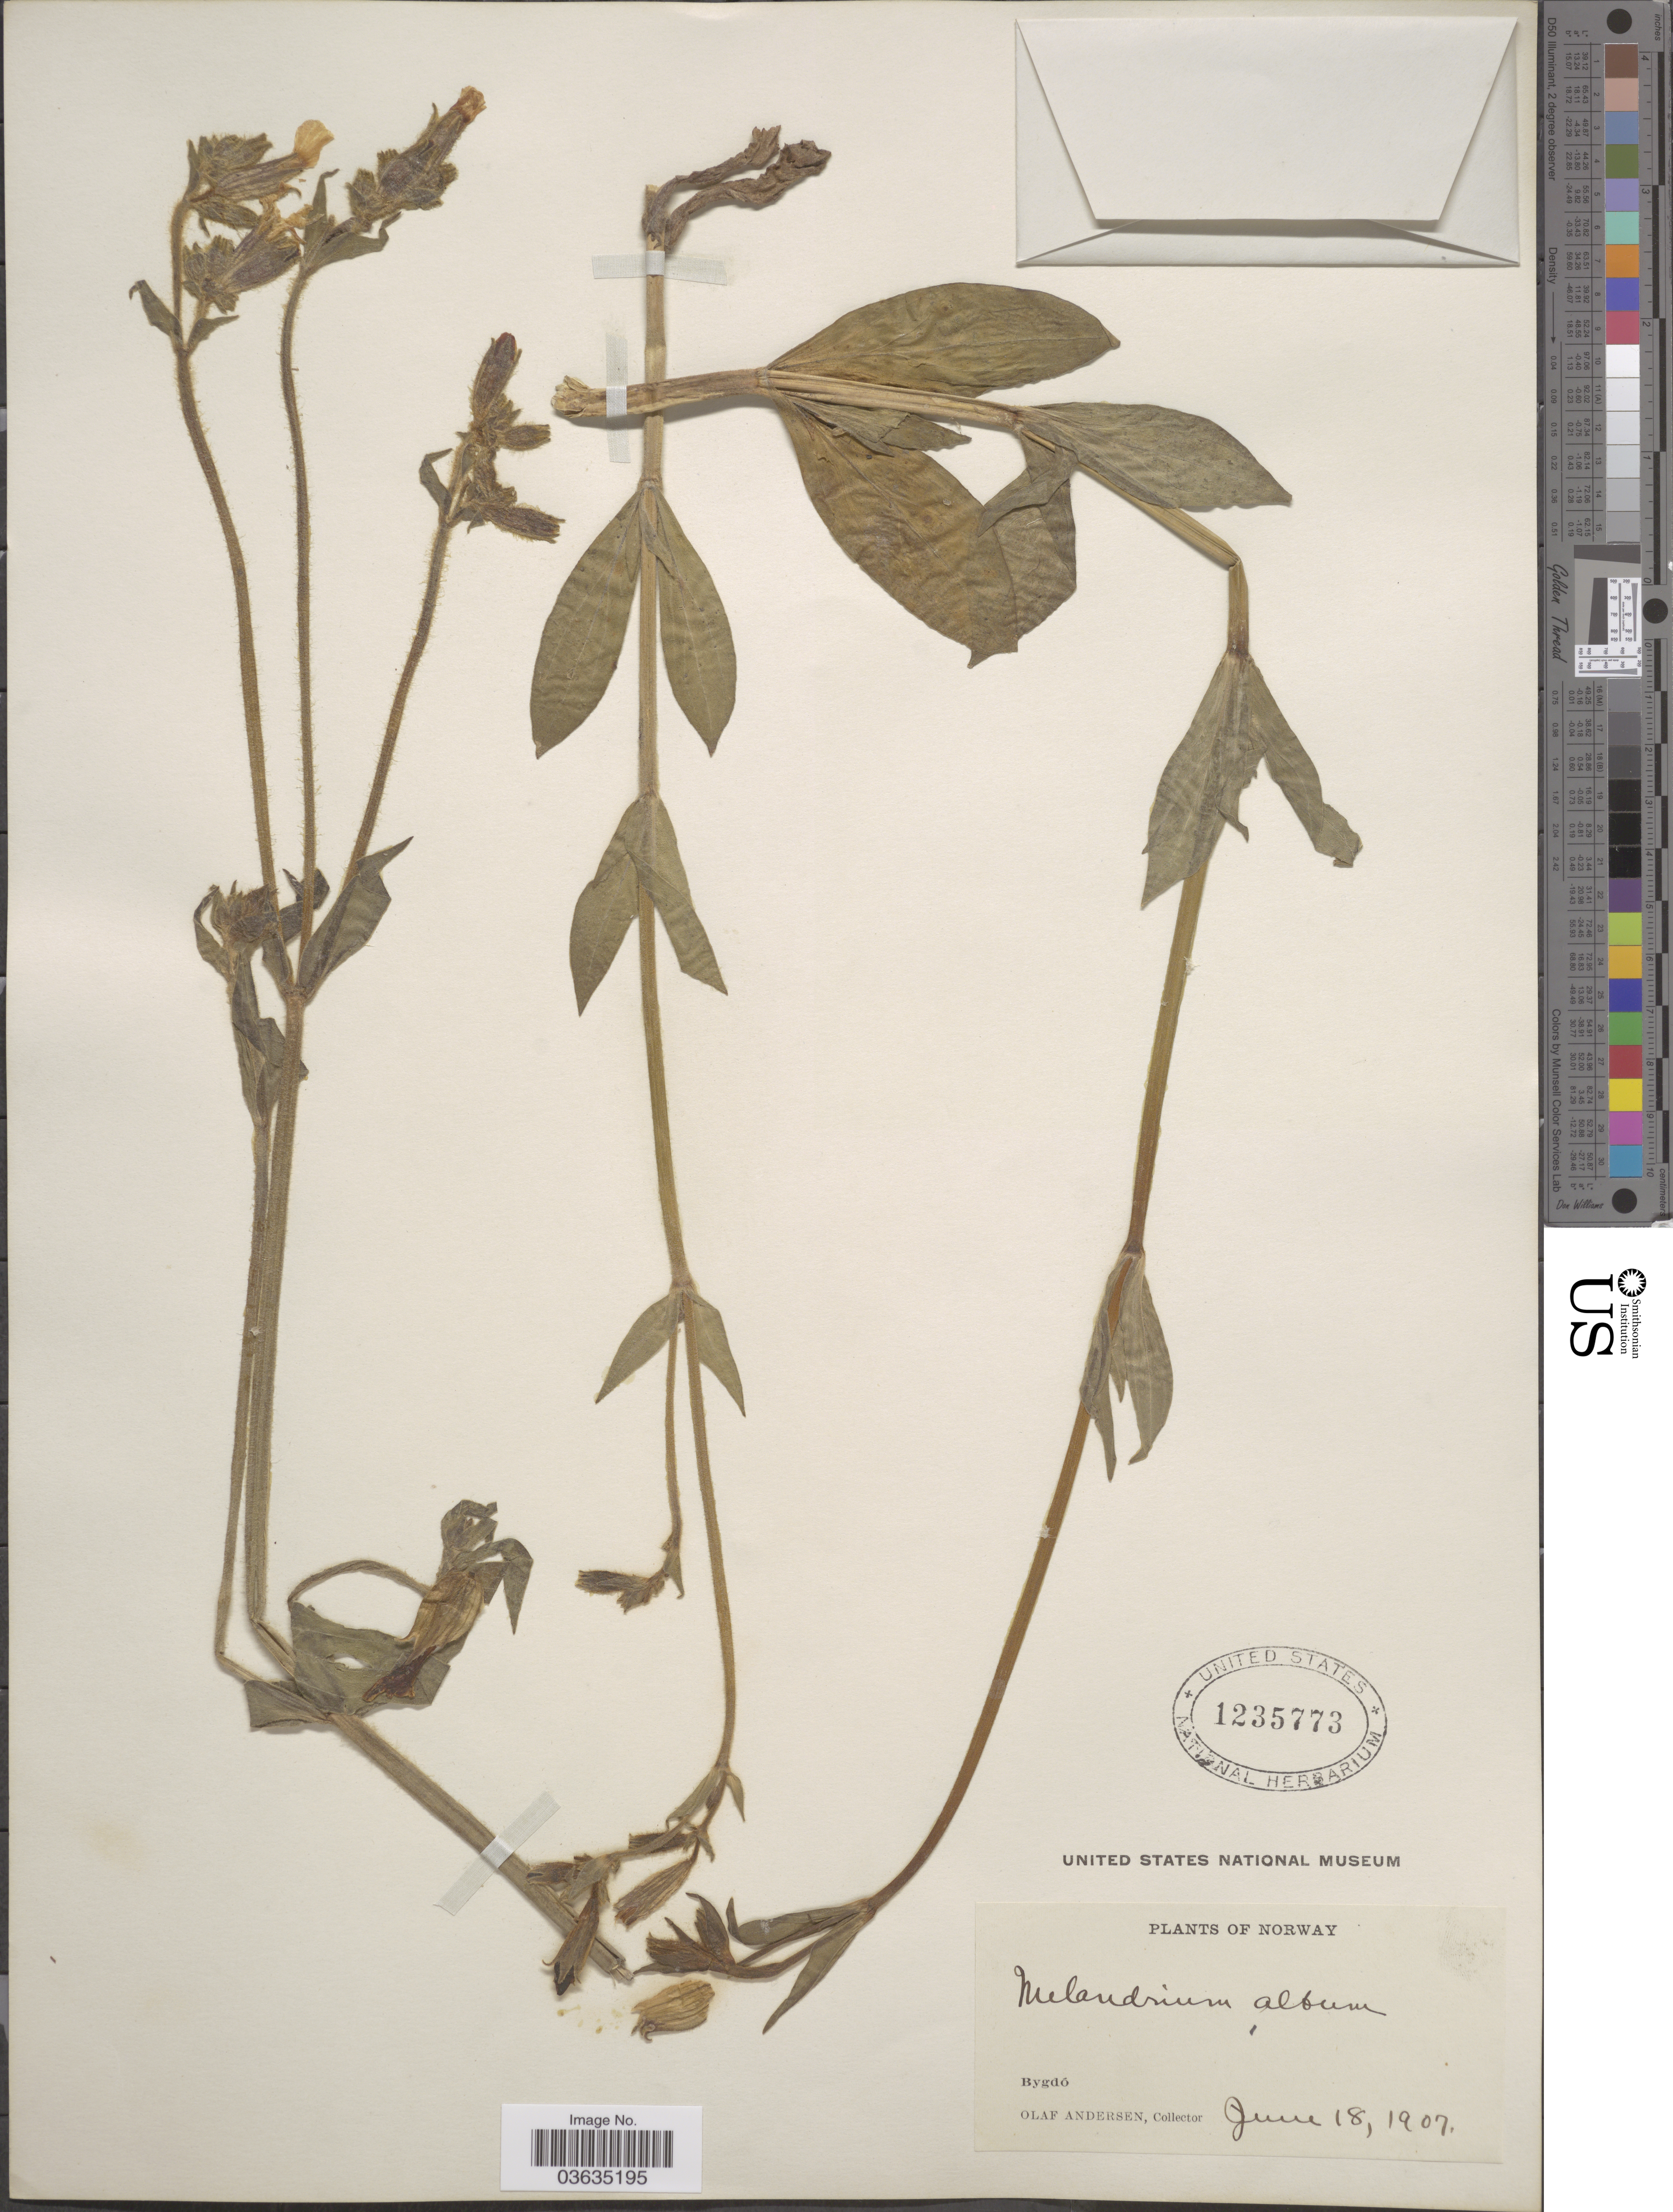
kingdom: Plantae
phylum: Tracheophyta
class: Magnoliopsida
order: Caryophyllales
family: Caryophyllaceae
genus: Silene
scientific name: Silene latifolia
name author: Poir.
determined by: Strong, Mark T., (BOT), Smithsonian Institution - National Museum of Natural History (UNITED STATES)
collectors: O. Andersen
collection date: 1907-06-18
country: Norway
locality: Bygdó.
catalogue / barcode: US 1235773